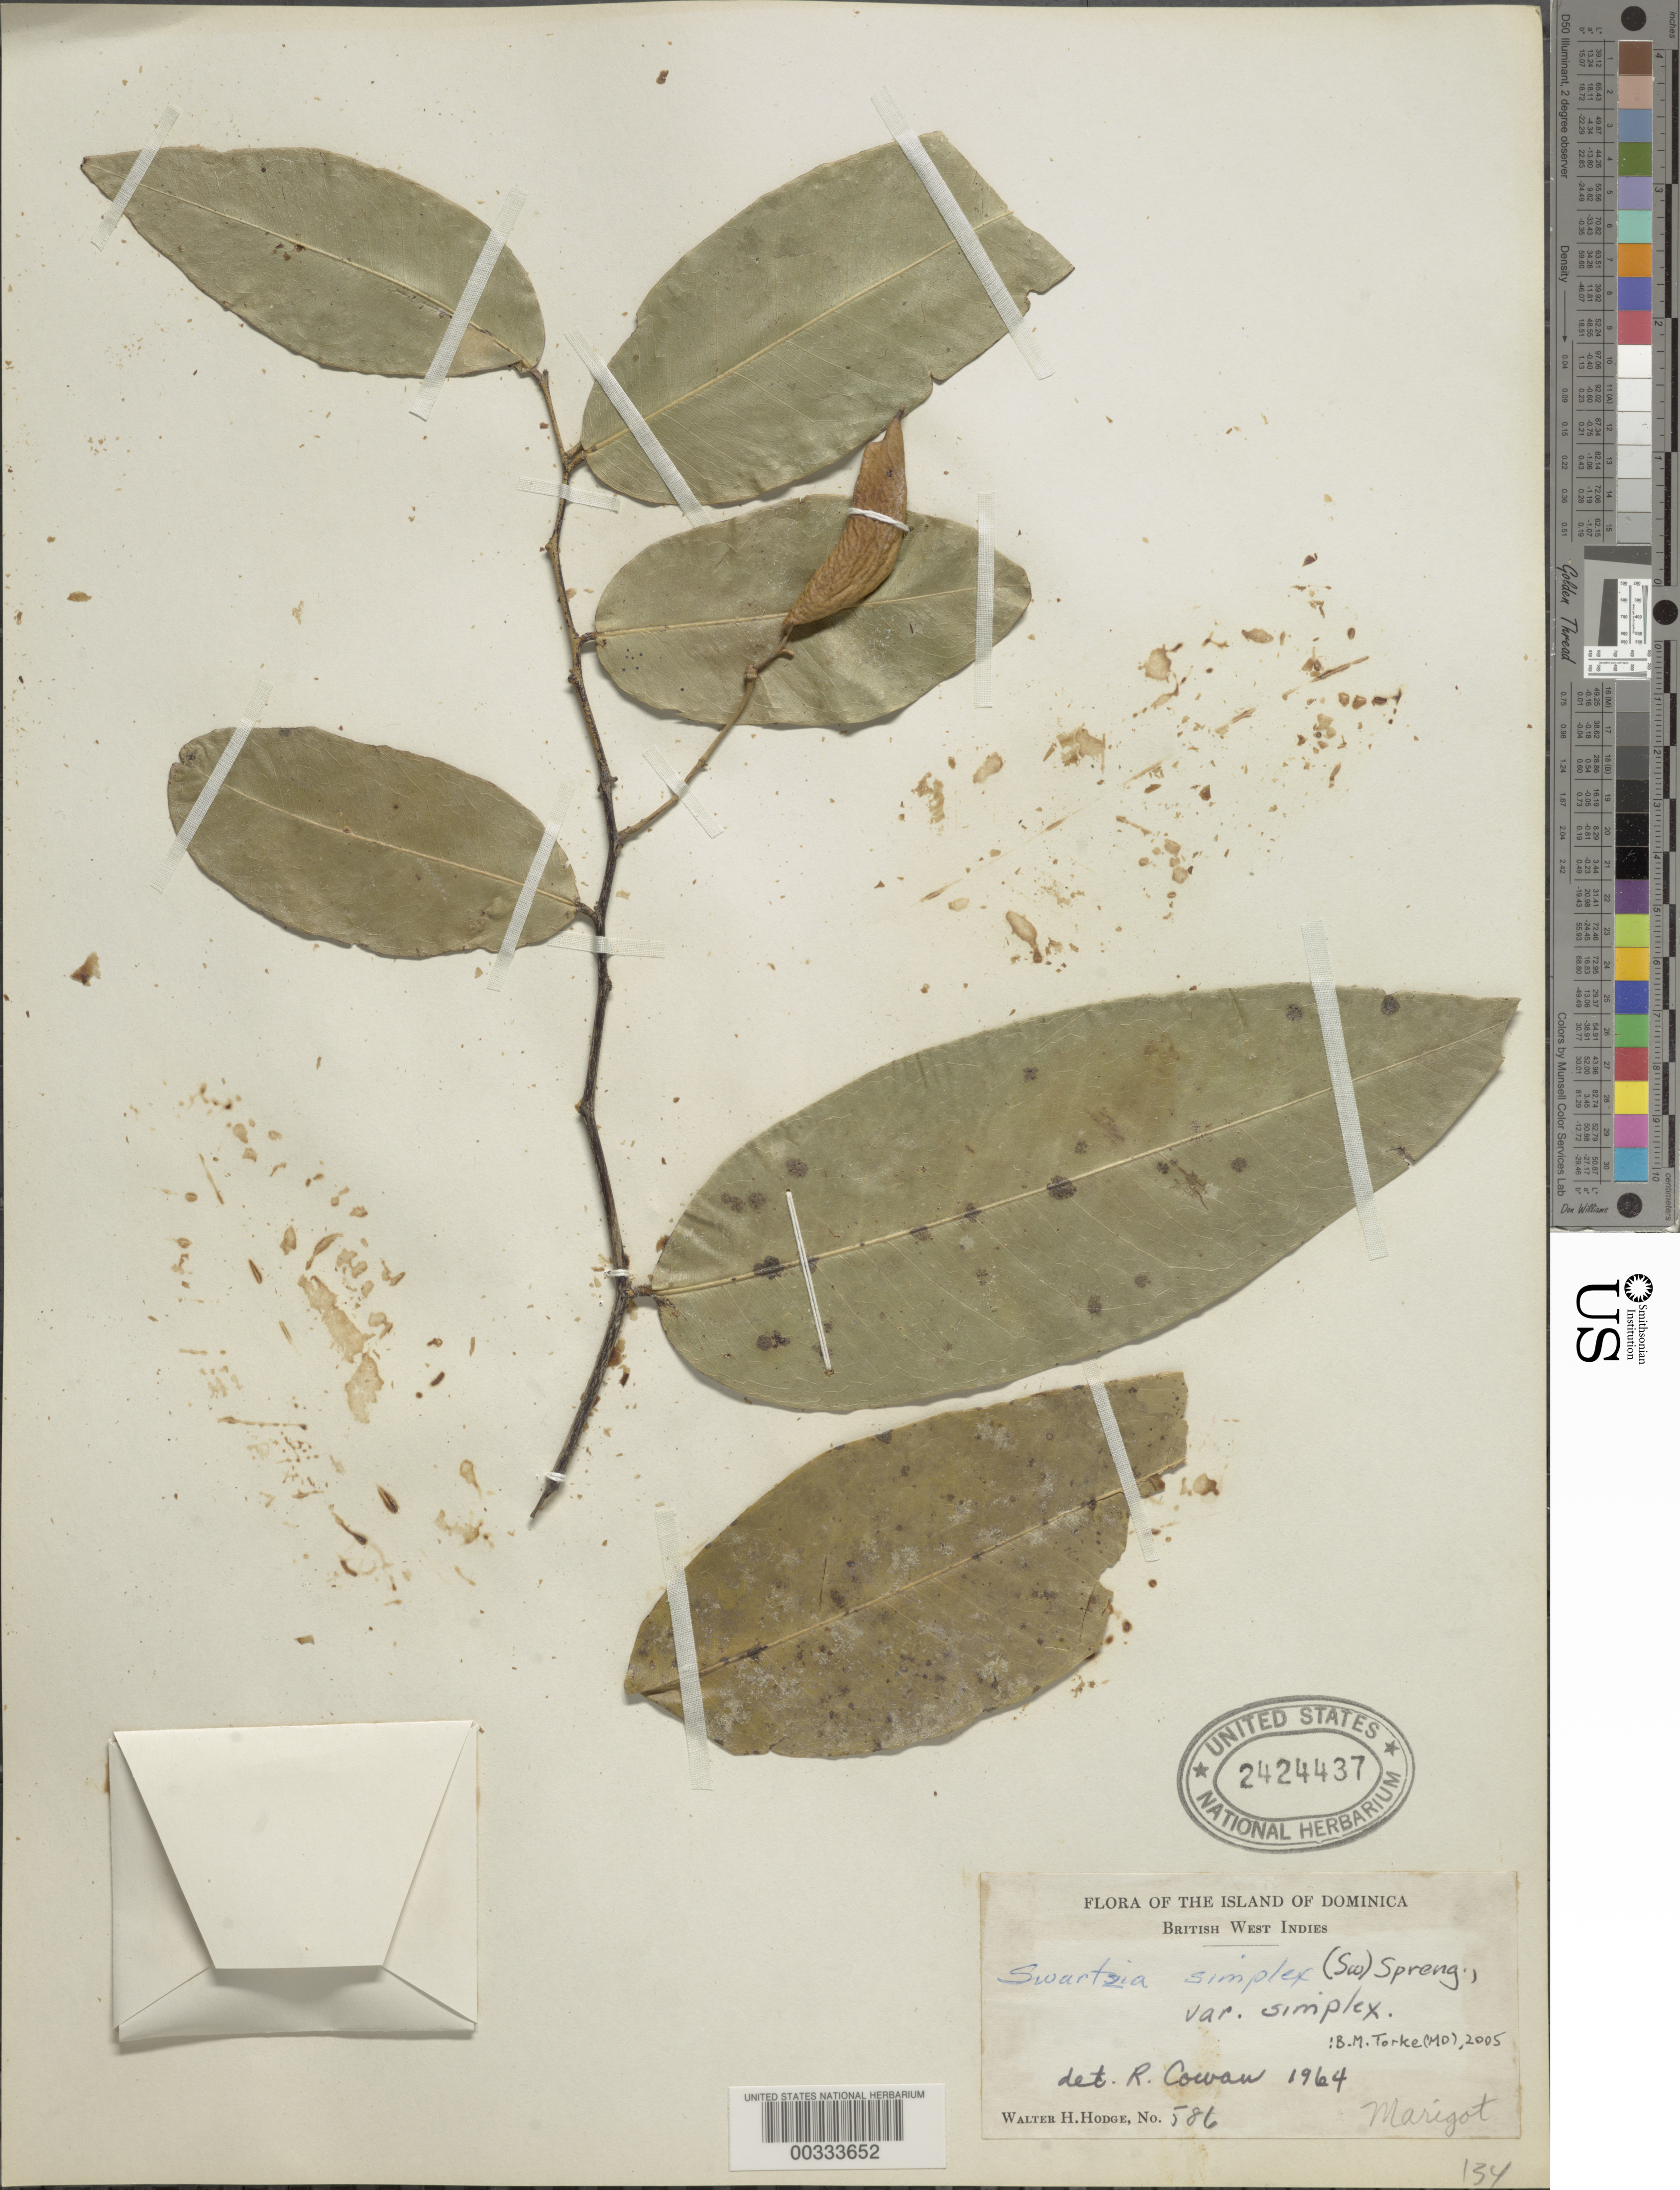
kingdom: Plantae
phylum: Tracheophyta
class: Magnoliopsida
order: Fabales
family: Fabaceae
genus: Swartzia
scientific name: Swartzia simplex var. simplex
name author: (Sw.) Spreng.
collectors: W. Hodge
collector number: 586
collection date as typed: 21 Jul 1938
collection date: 1938-07-21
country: Dominica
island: Dominica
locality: Mantipo river, melville hall estate, marigot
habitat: River bank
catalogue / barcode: US 2424437